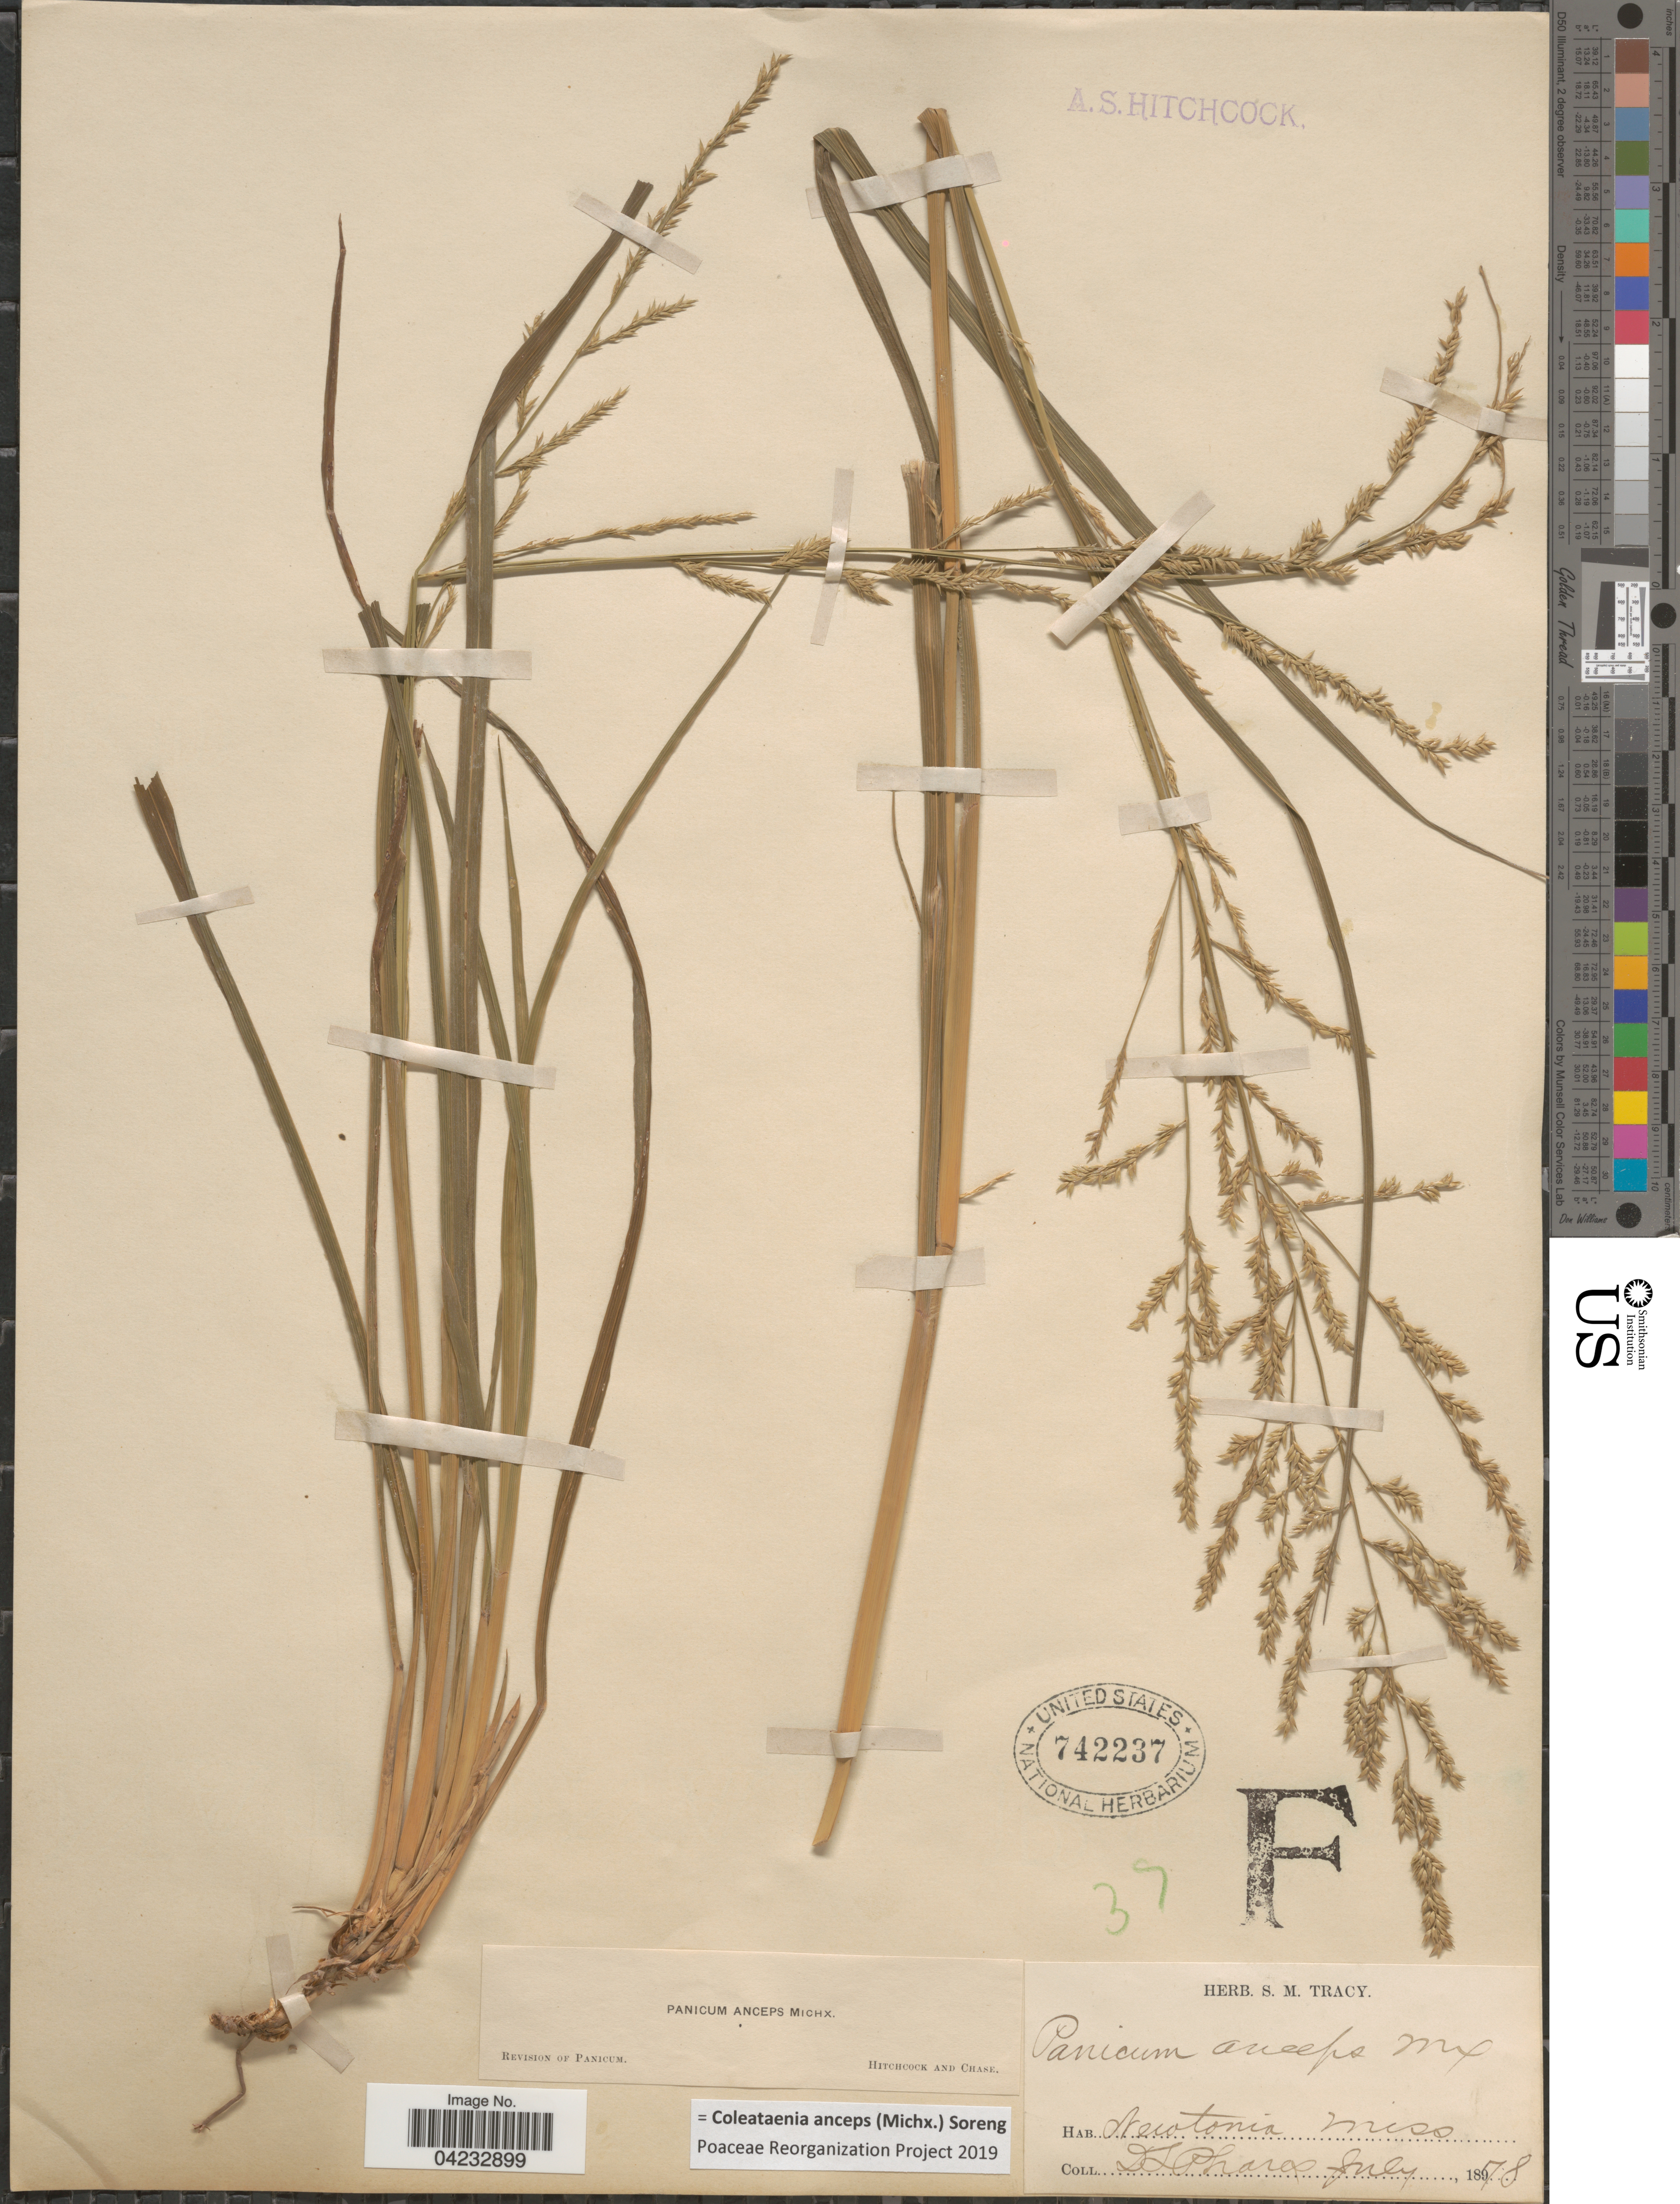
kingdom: Plantae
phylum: Tracheophyta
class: Liliopsida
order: Poales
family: Poaceae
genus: Coleataenia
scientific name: Coleataenia anceps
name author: (Michx.) Soreng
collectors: D. Phares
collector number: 37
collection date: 1878-07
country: United States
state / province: Mississippi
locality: Newtonia.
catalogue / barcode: US 742237